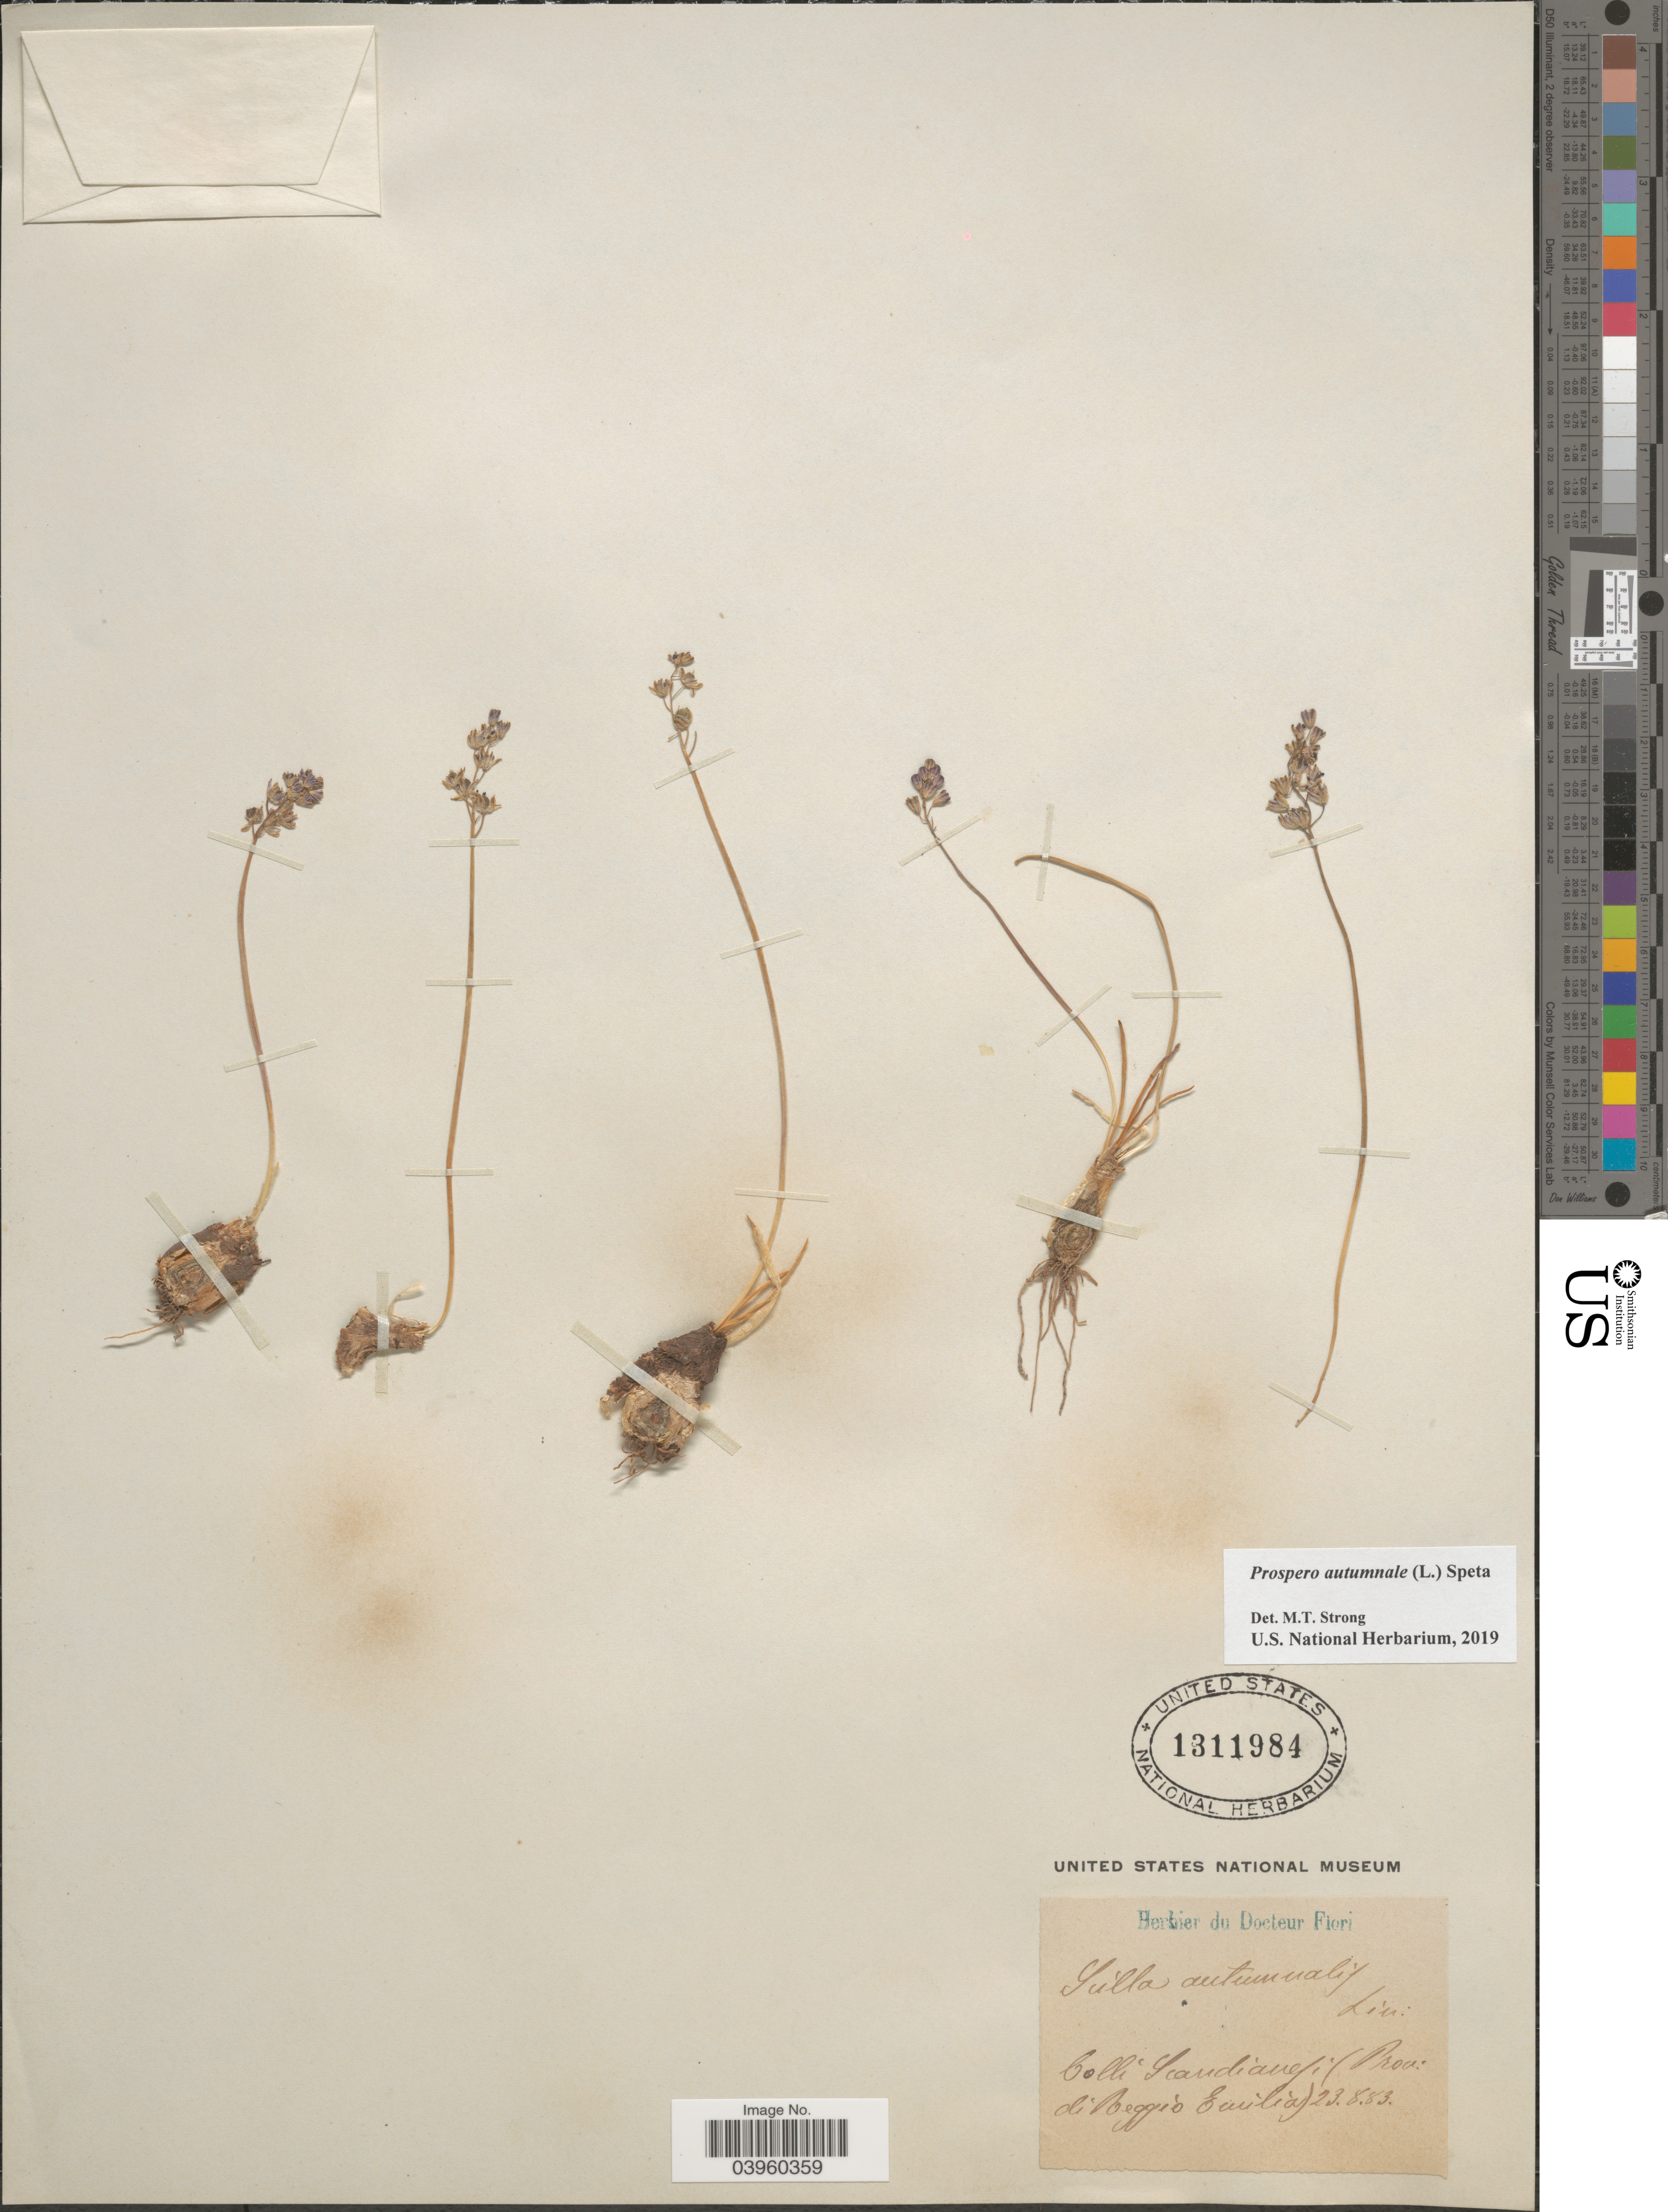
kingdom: Plantae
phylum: Tracheophyta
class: Liliopsida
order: Asparagales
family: Asparagaceae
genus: Prospero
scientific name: Prospero autumnale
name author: (L.) Speta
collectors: Ex herb. du Docteur Flori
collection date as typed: Transcribed d/m/y: 23/8/83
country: Italy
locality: Scandianefi (Prov: di Reggio Emilia).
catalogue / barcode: US 1311984